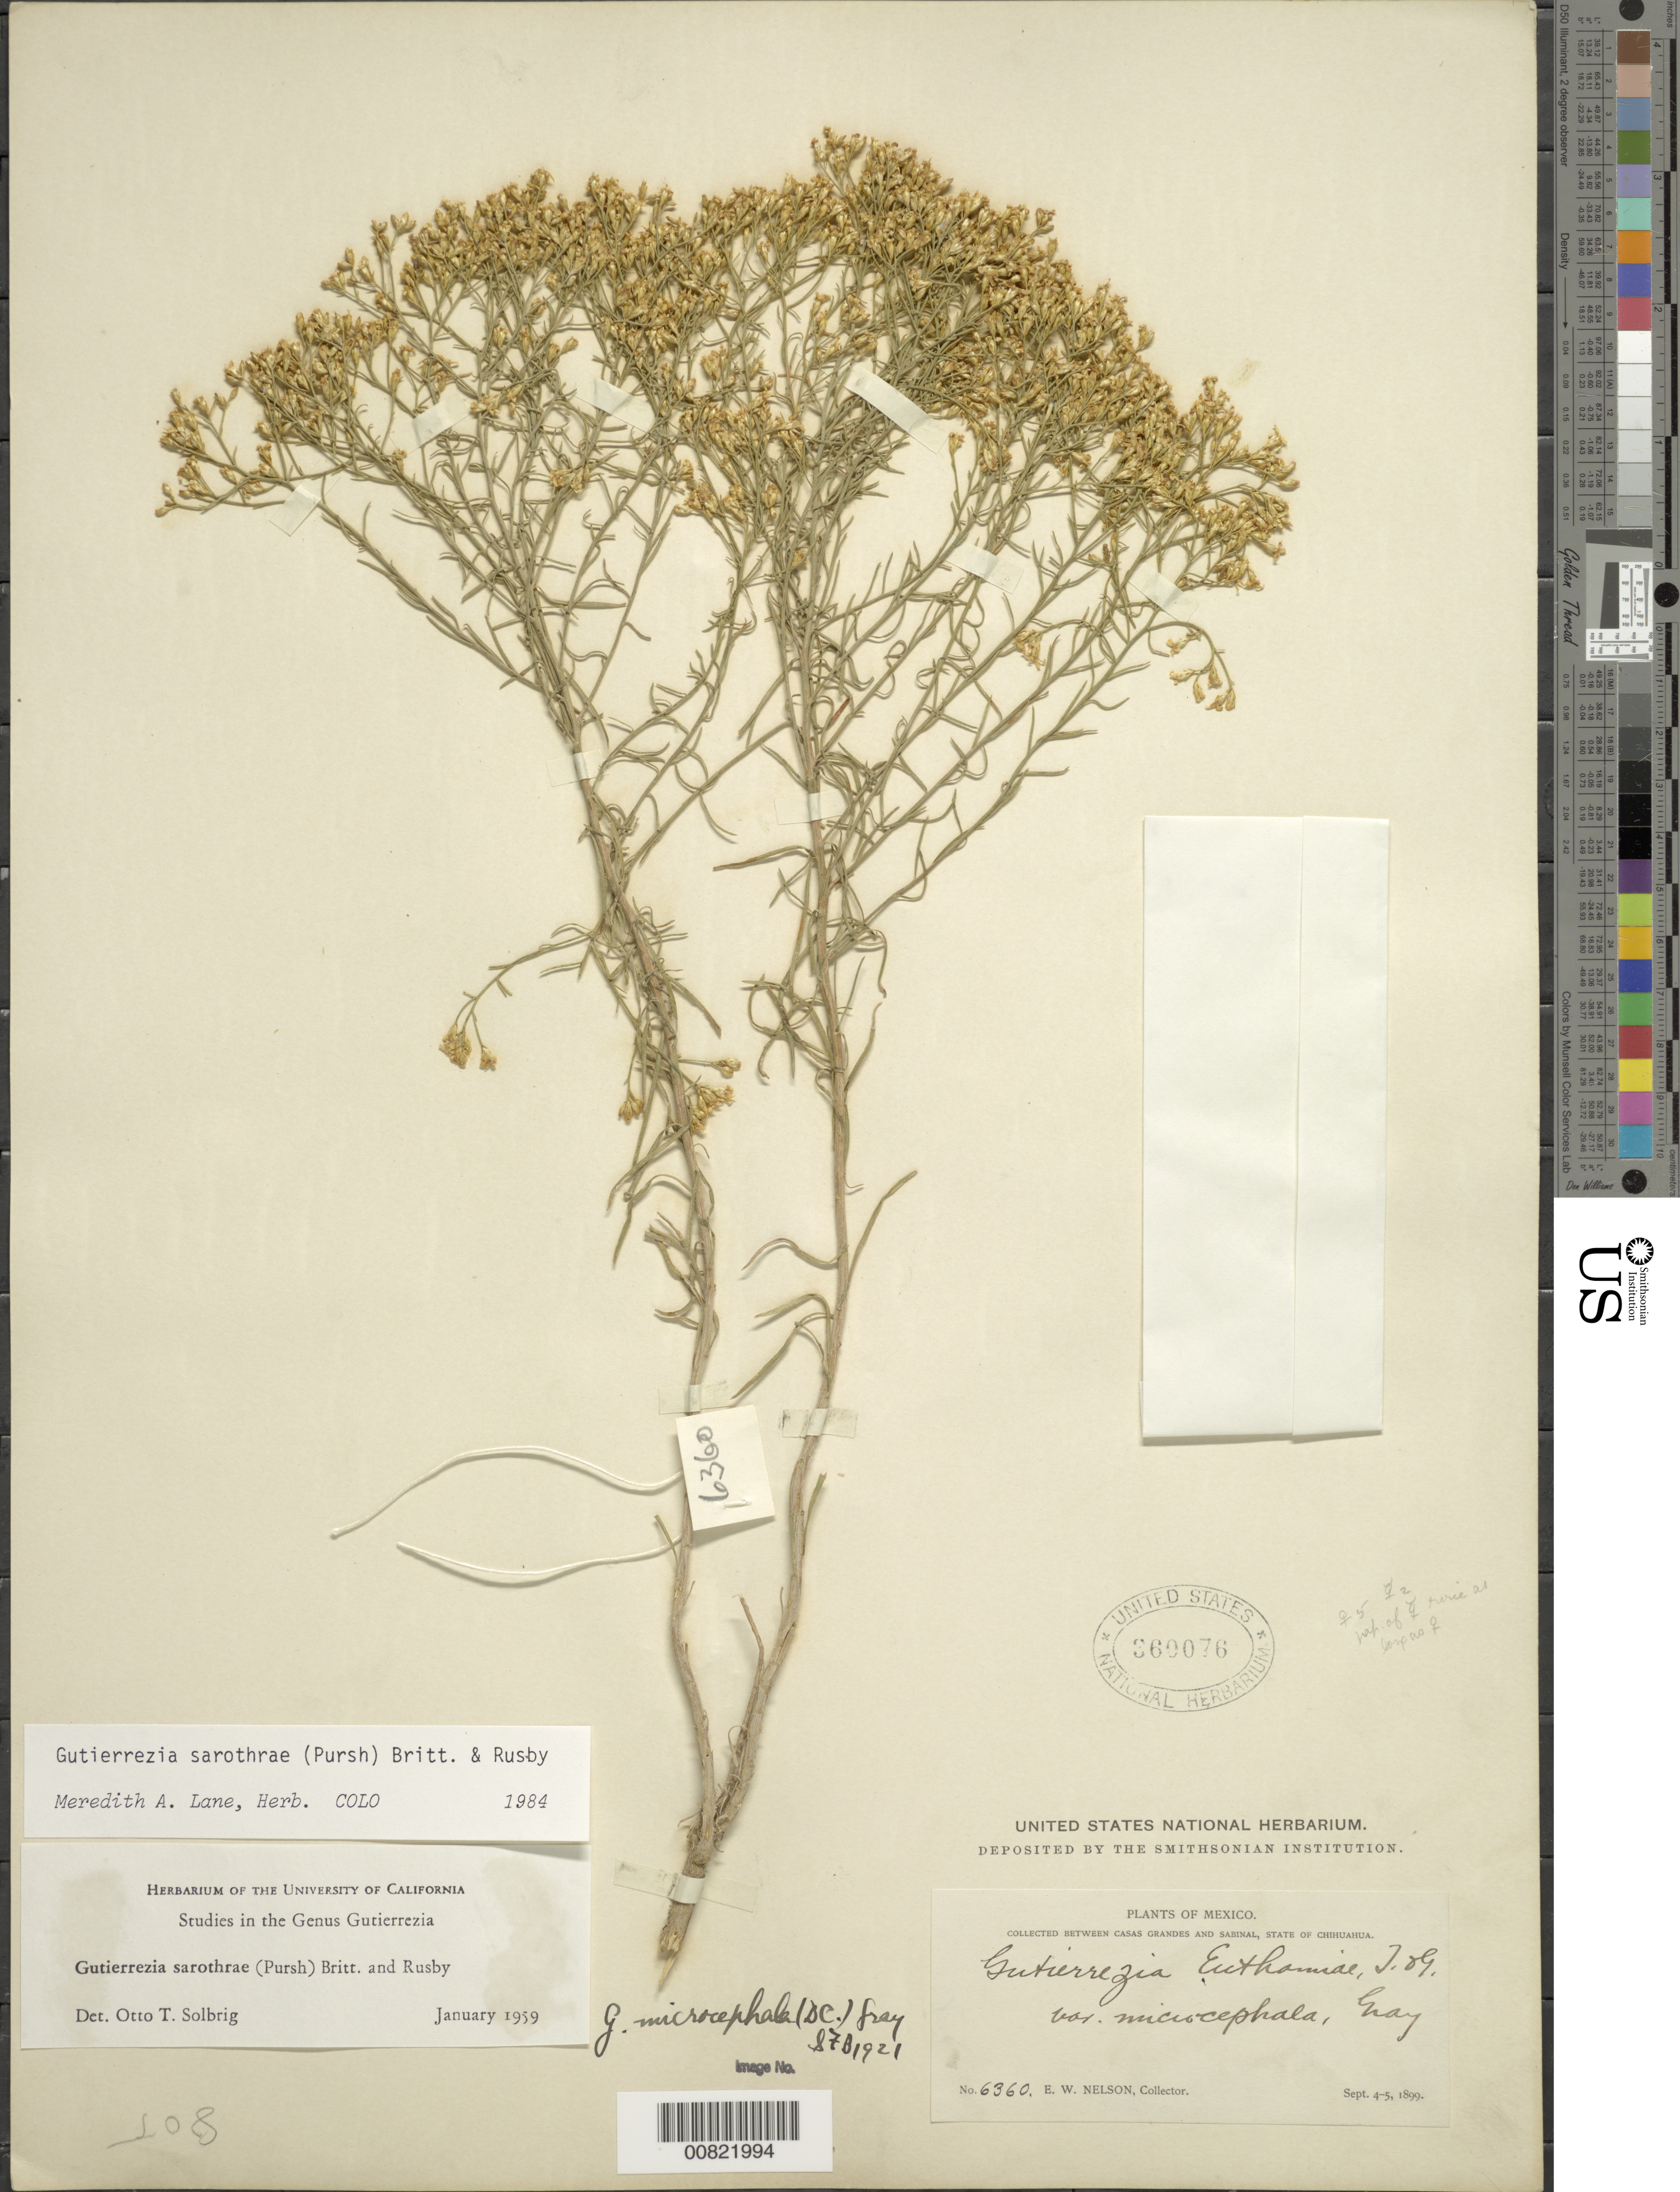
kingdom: Plantae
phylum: Tracheophyta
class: Magnoliopsida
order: Asterales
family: Asteraceae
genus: Gutierrezia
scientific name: Gutierrezia sarothrae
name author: (Pursh) Britton & Rusby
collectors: E. W. Nelson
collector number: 6360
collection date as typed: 04 Sep 1899 to 05 Sep 1899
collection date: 1899-09-04/1899-09-05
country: Mexico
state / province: Chihuahua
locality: Between Casas Grandes and Sabinal, Chihuahua.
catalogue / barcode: US 360076